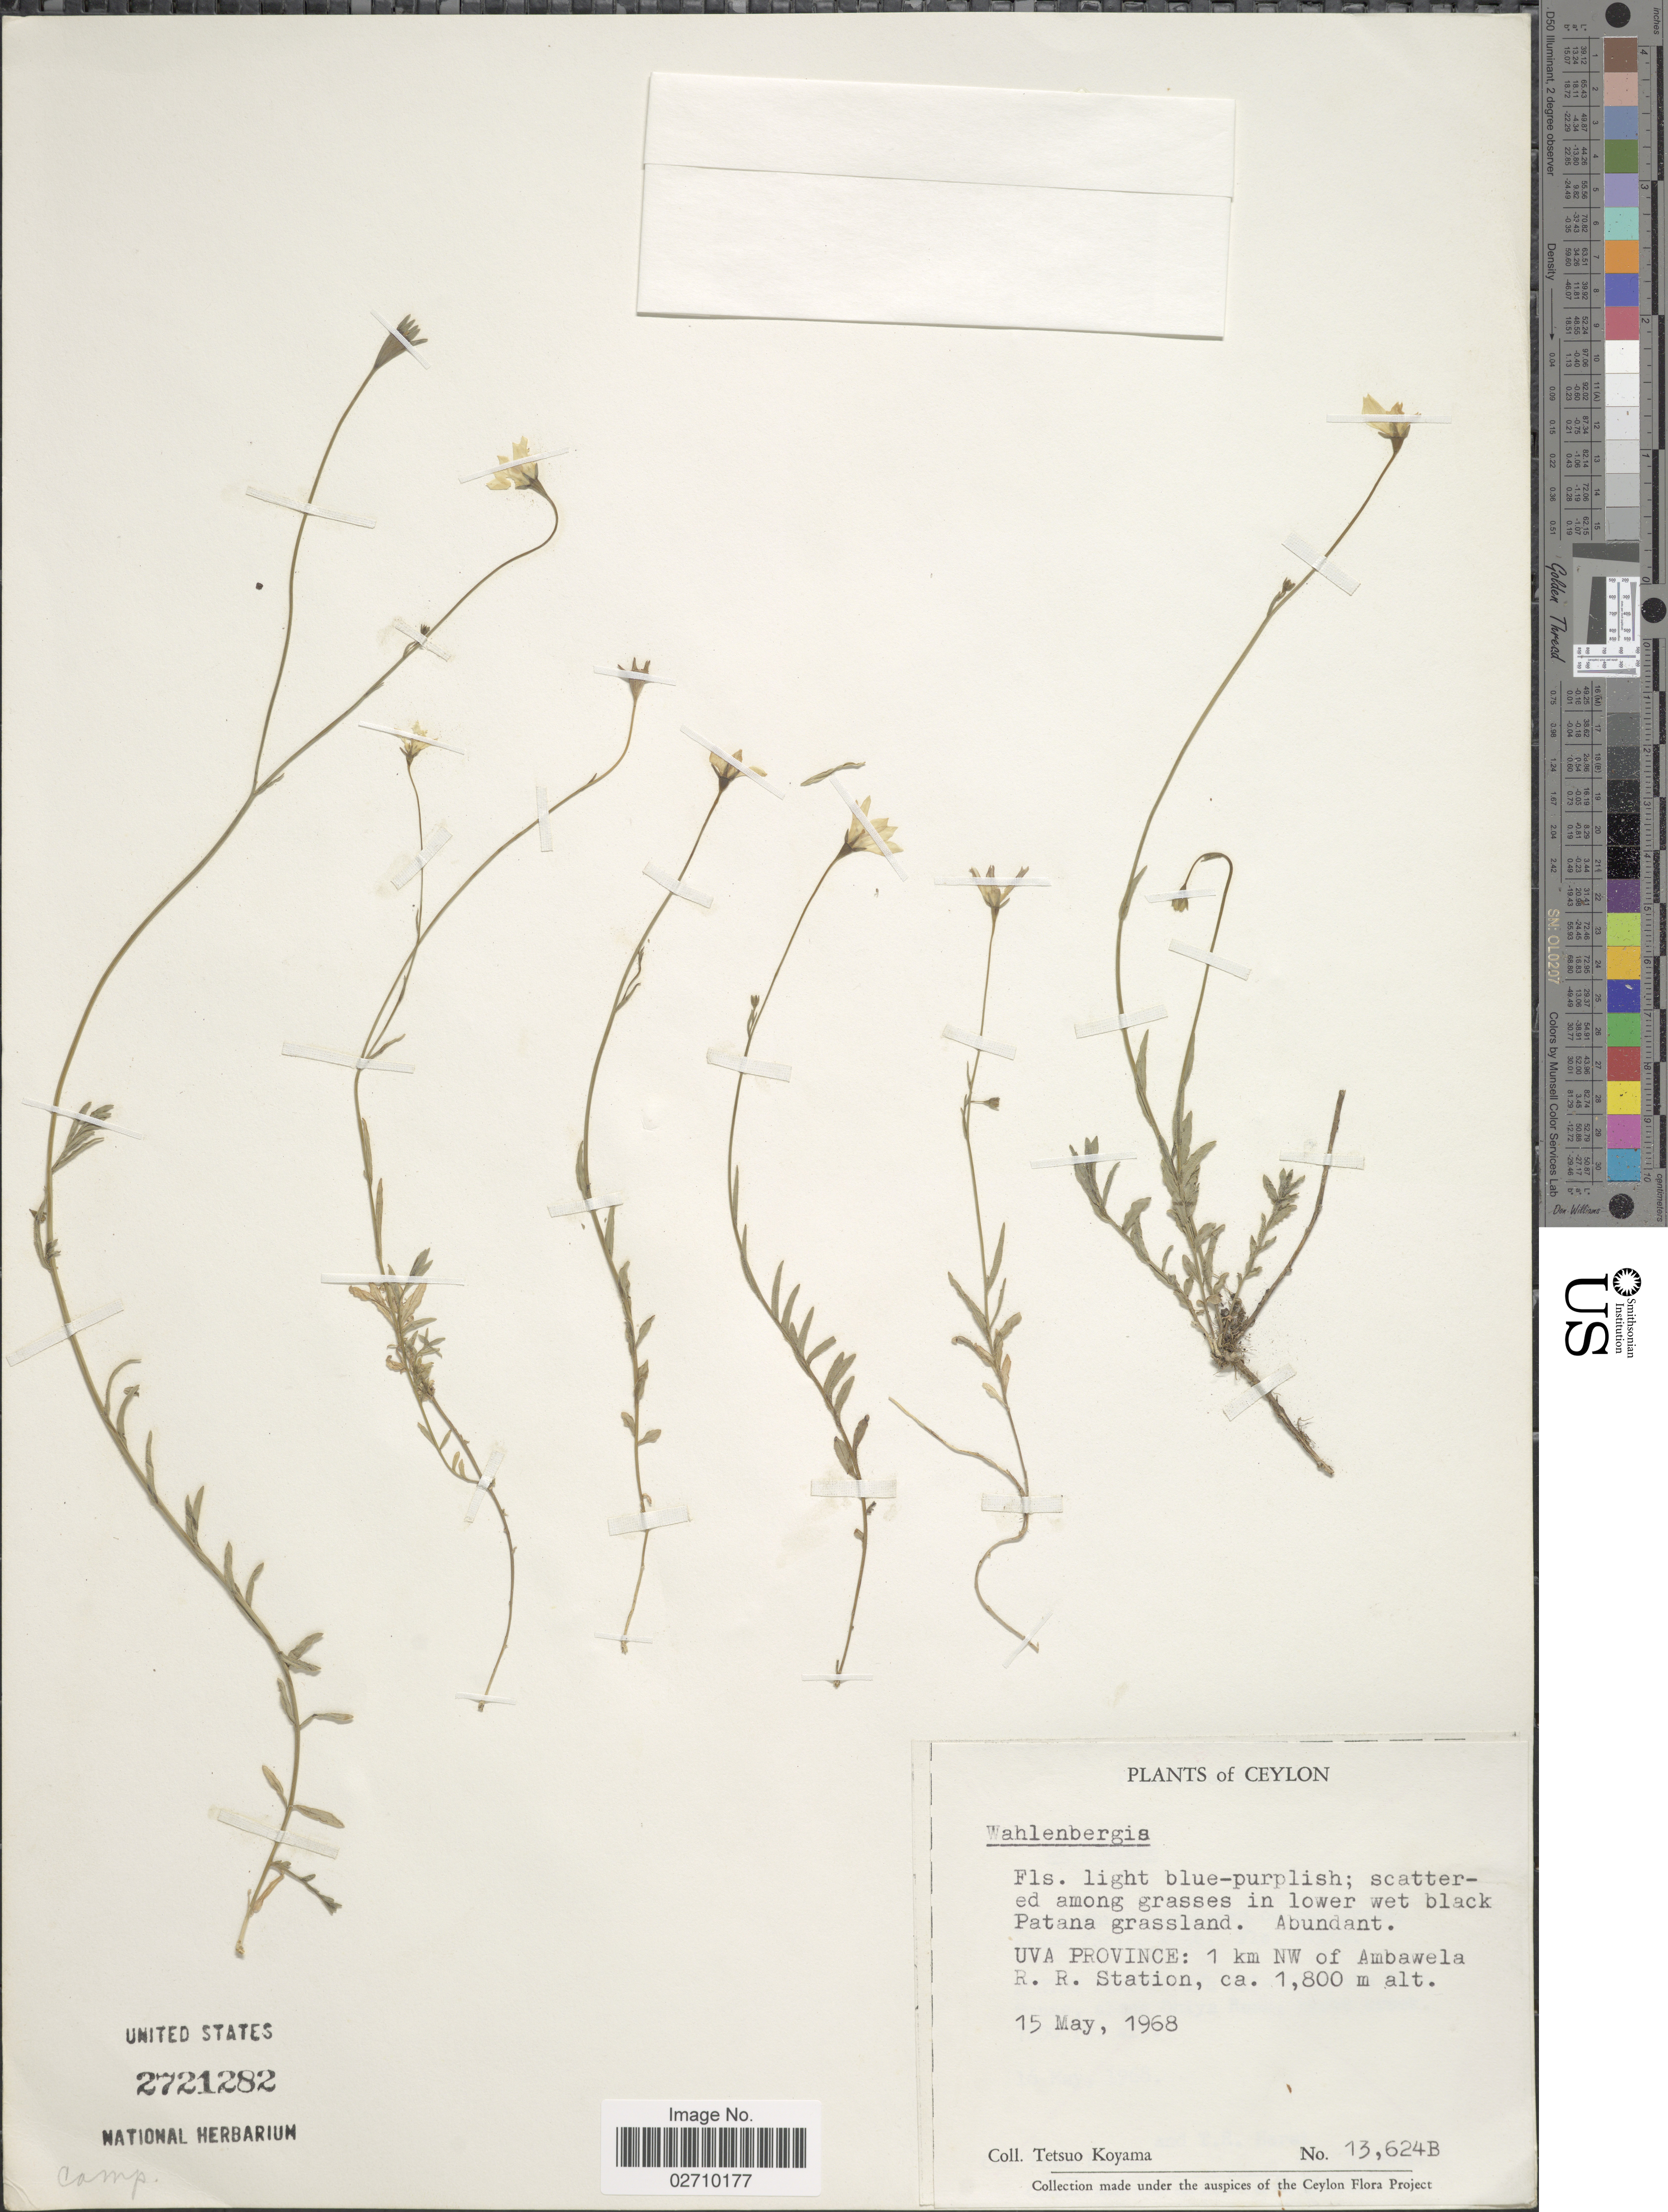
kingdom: Plantae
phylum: Tracheophyta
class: Magnoliopsida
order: Asterales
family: Campanulaceae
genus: Wahlenbergia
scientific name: Wahlenbergia sp.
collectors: T. Koyama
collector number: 13624B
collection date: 1968-05-15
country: Sri Lanka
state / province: Uva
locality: Ceylon. 1 km NW of Ambawela R. R. Station.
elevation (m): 1800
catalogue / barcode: US 2721282